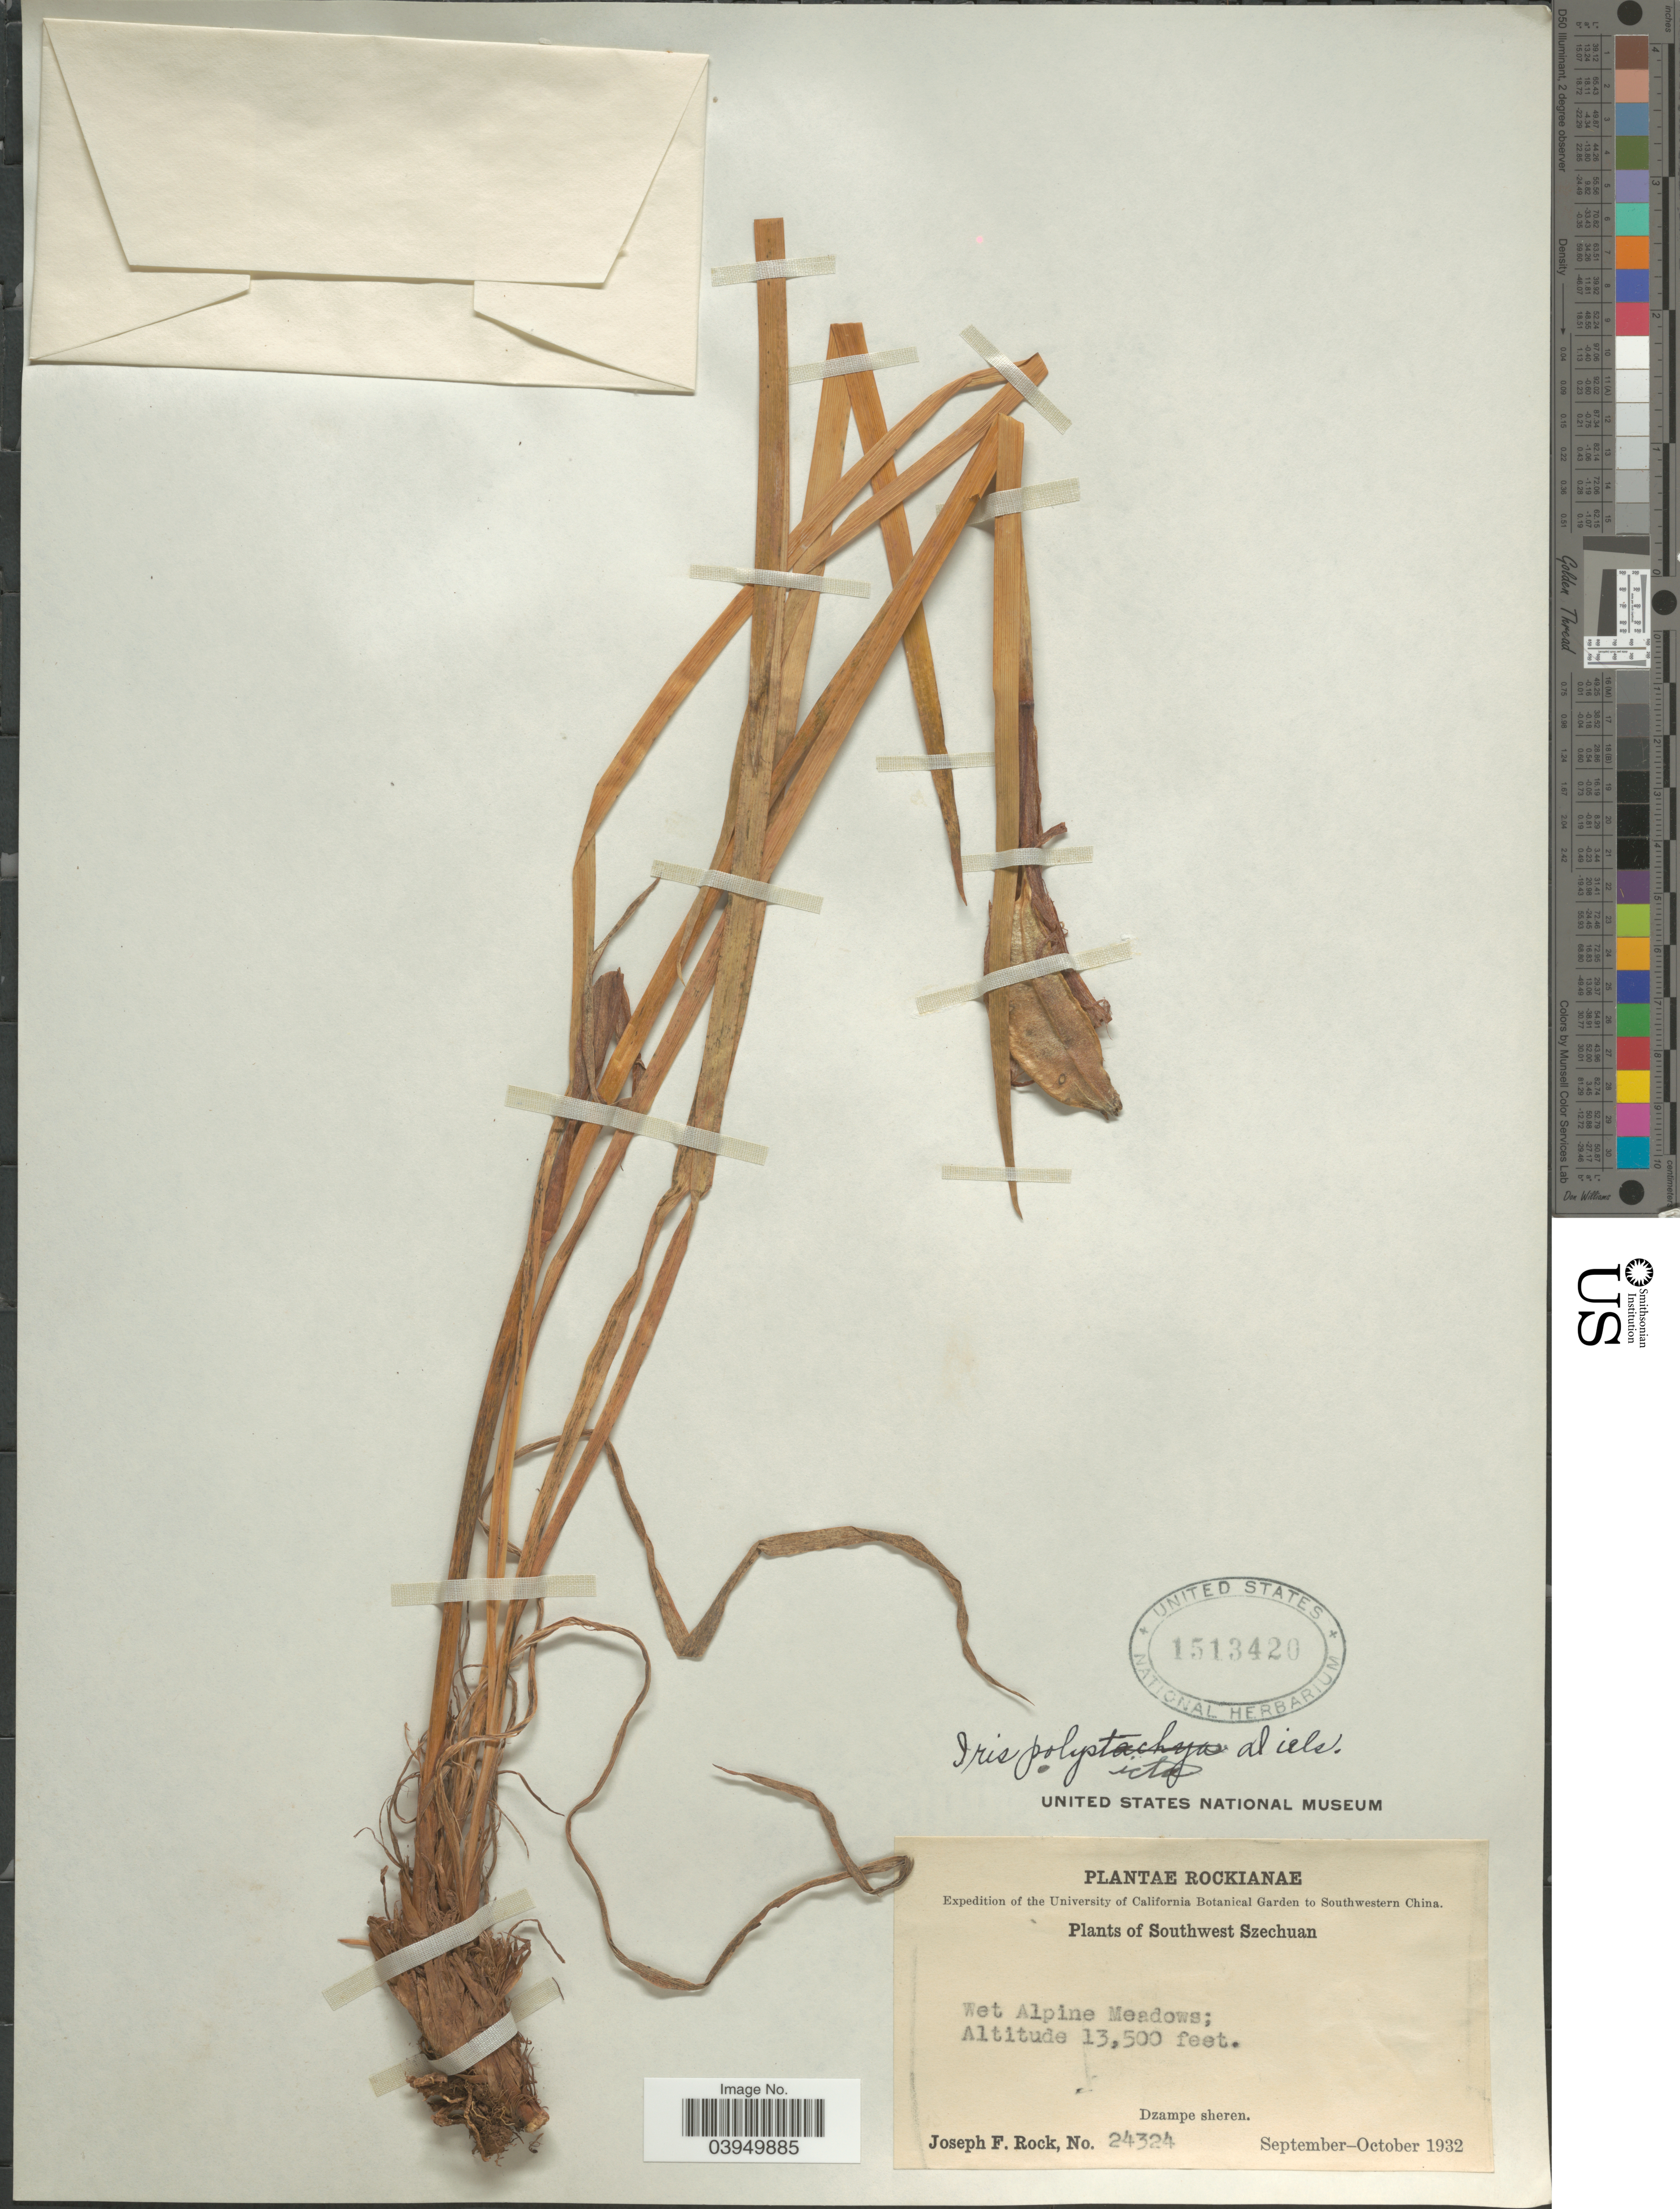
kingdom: Plantae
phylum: Tracheophyta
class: Liliopsida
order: Asparagales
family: Iridaceae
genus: Iris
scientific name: Iris polysticta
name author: Diels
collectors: J. F. Rock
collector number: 24324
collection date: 1932-09/1932-10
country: China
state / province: Sichuan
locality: Southwestern China. Southwest Szechuan. Wet Alpine Meadows; Dzampe sheren.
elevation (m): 4115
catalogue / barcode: US 1513420